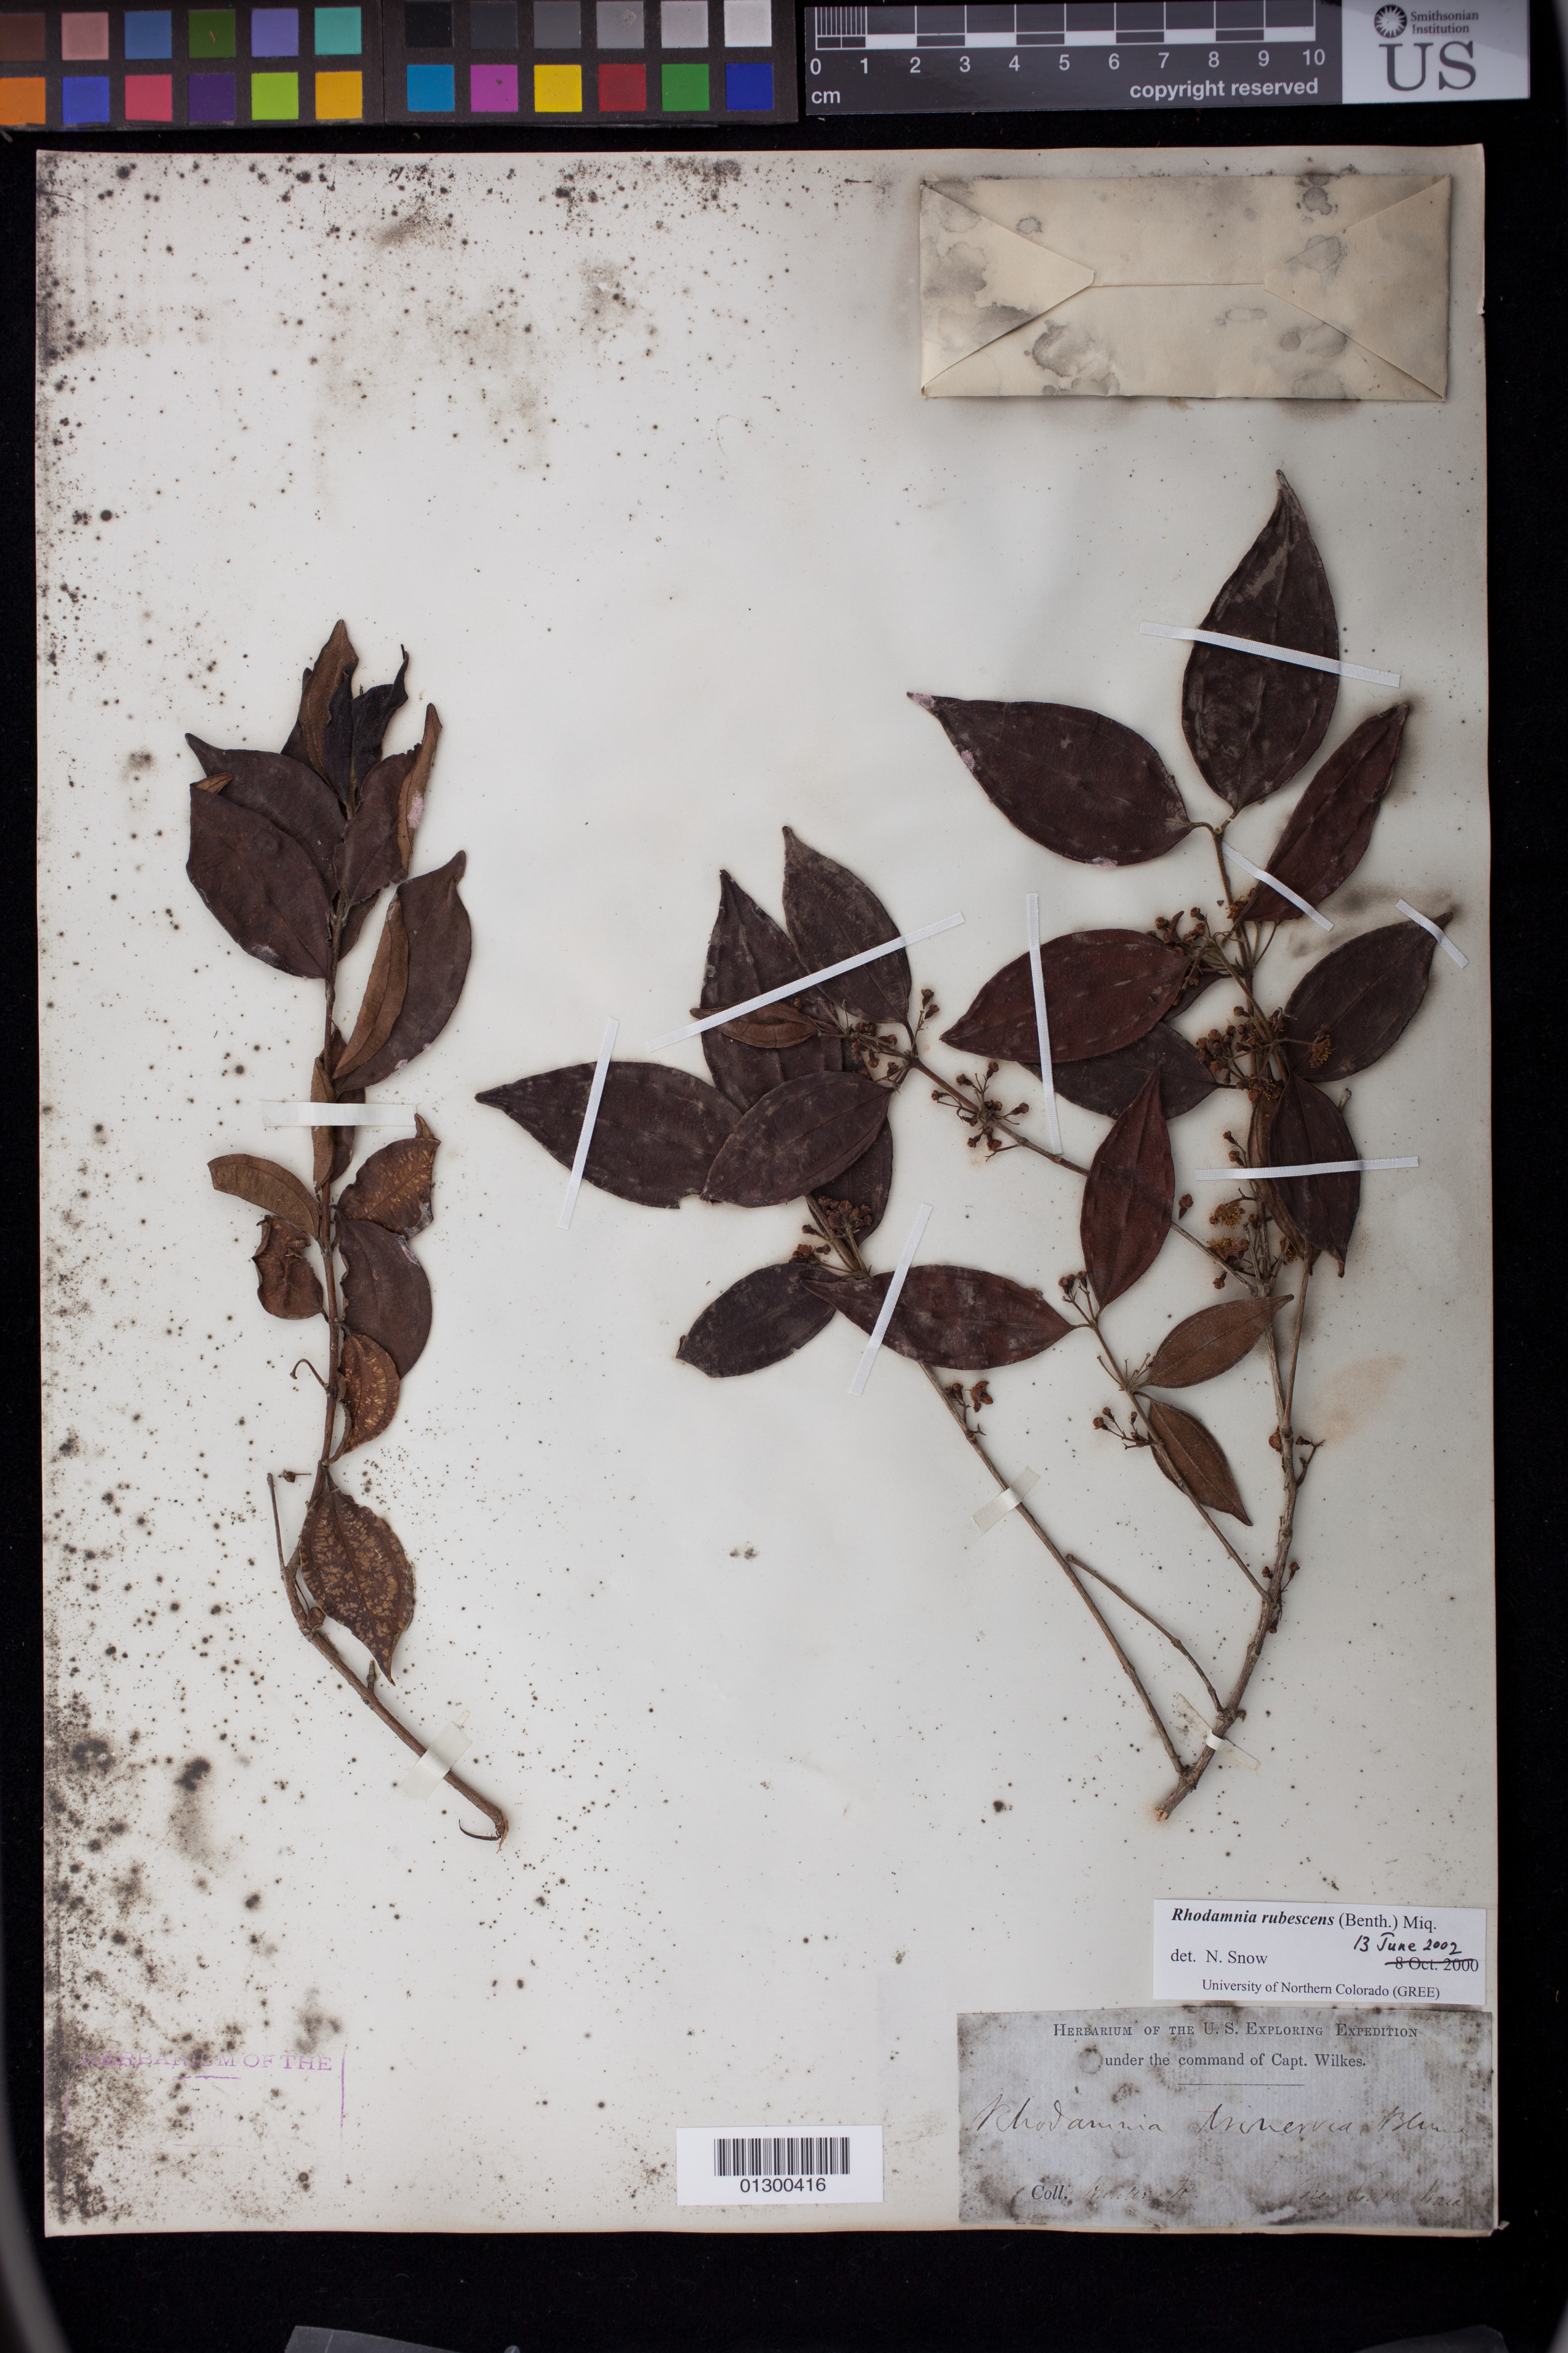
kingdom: Plantae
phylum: Tracheophyta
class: Magnoliopsida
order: Myrtales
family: Myrtaceae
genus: Rhodamnia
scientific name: Rhodamnia rubescens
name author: (Benth.) Miq.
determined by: Snow, N. W.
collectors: Wilkes Explor. Exped.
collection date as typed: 1838 to -- --- 1842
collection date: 1838/1842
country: Australia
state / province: New South Wales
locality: Hunter River